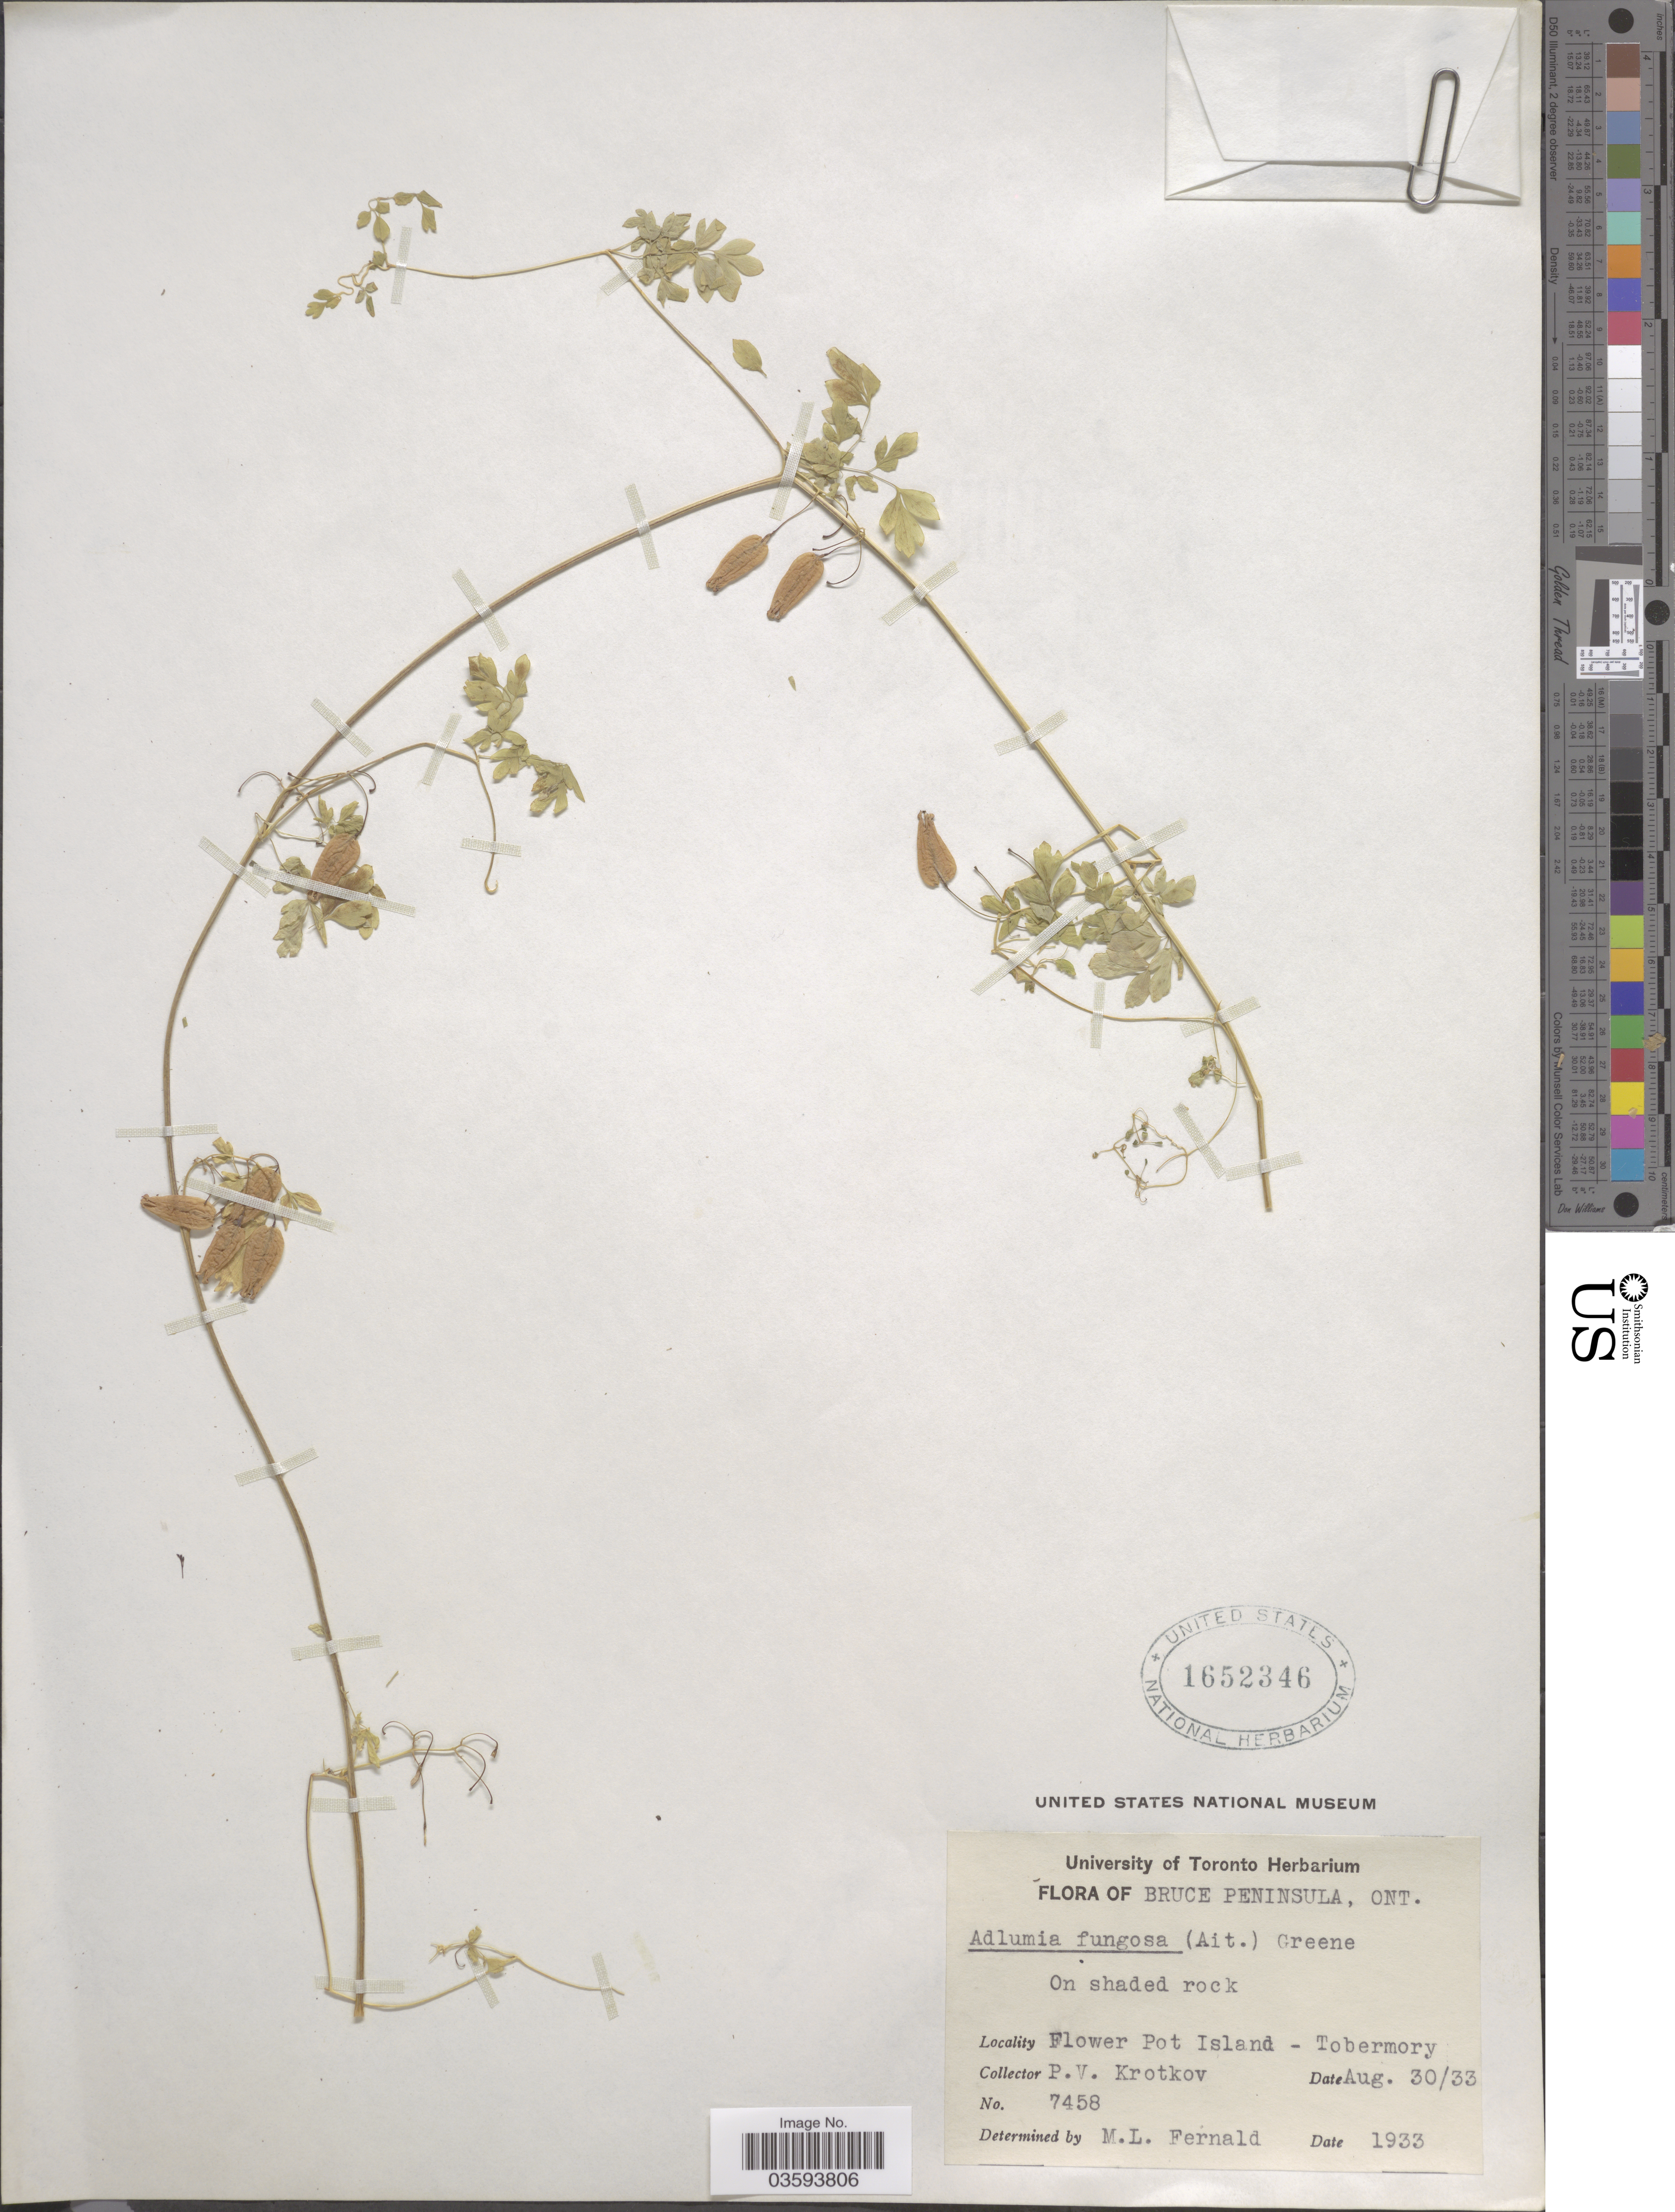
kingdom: Plantae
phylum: Tracheophyta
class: Magnoliopsida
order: Ranunculales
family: Papaveraceae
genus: Adlumia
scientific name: Adlumia fungosa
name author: (Aiton) Greene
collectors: P. V. Krotkov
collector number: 7458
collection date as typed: Transcribed d/m/y: /8/30 to /8/33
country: Canada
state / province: Ontario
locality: Bruce Peninsula. Flower Pot Island - Tobermory.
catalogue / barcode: US 1652346